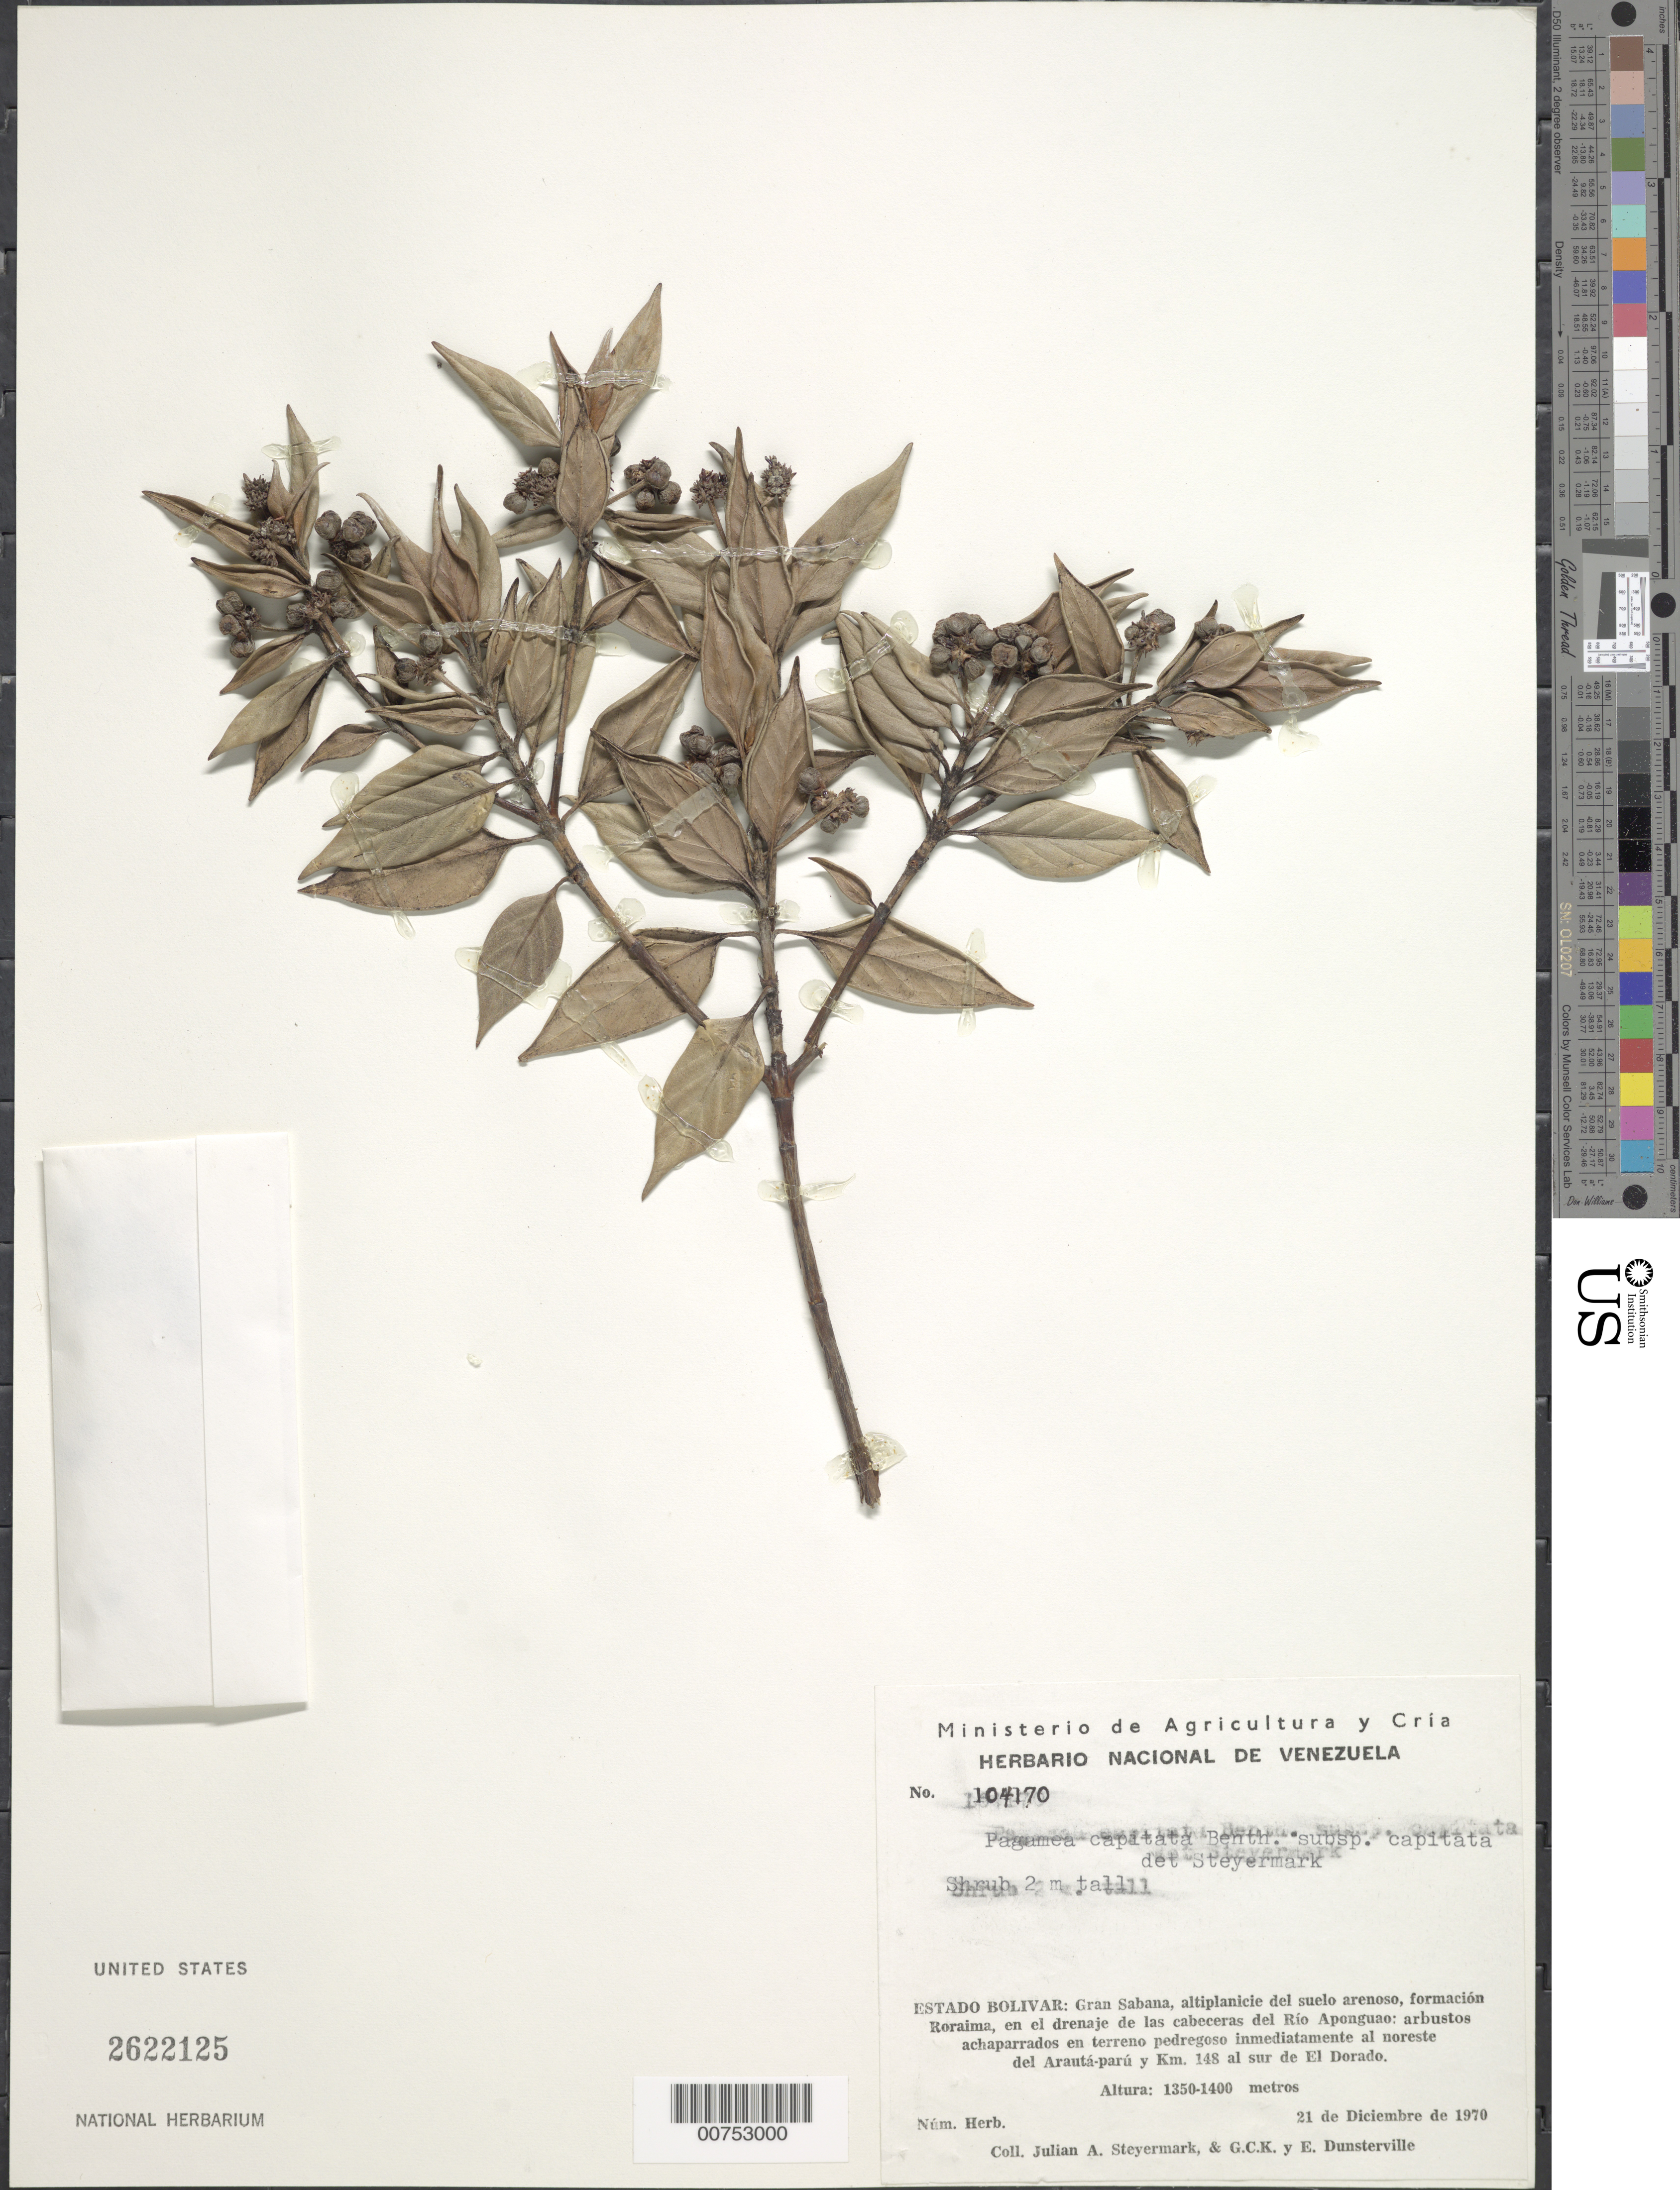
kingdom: Plantae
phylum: Tracheophyta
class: Magnoliopsida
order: Gentianales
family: Rubiaceae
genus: Pagamea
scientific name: Pagamea capitata subsp. capitata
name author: Benth.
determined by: Steyermark, Julian A., (VEN)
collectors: J. Steyermark, G. C. K. Dunsterville & E. Dunsterville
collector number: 104170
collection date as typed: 21-Dec-70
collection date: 1970-12-21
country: Venezuela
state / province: Bolívar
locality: Gran Sabana, formacion Roraima, Río Aponguao; a lo largo del Arautá-parú, alrededores del km 148 al sur de El Dorado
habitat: Altiplanicie del suelo arenoso; arbustos achaparrados en terreno pedregoso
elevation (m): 1350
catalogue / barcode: US 2622125